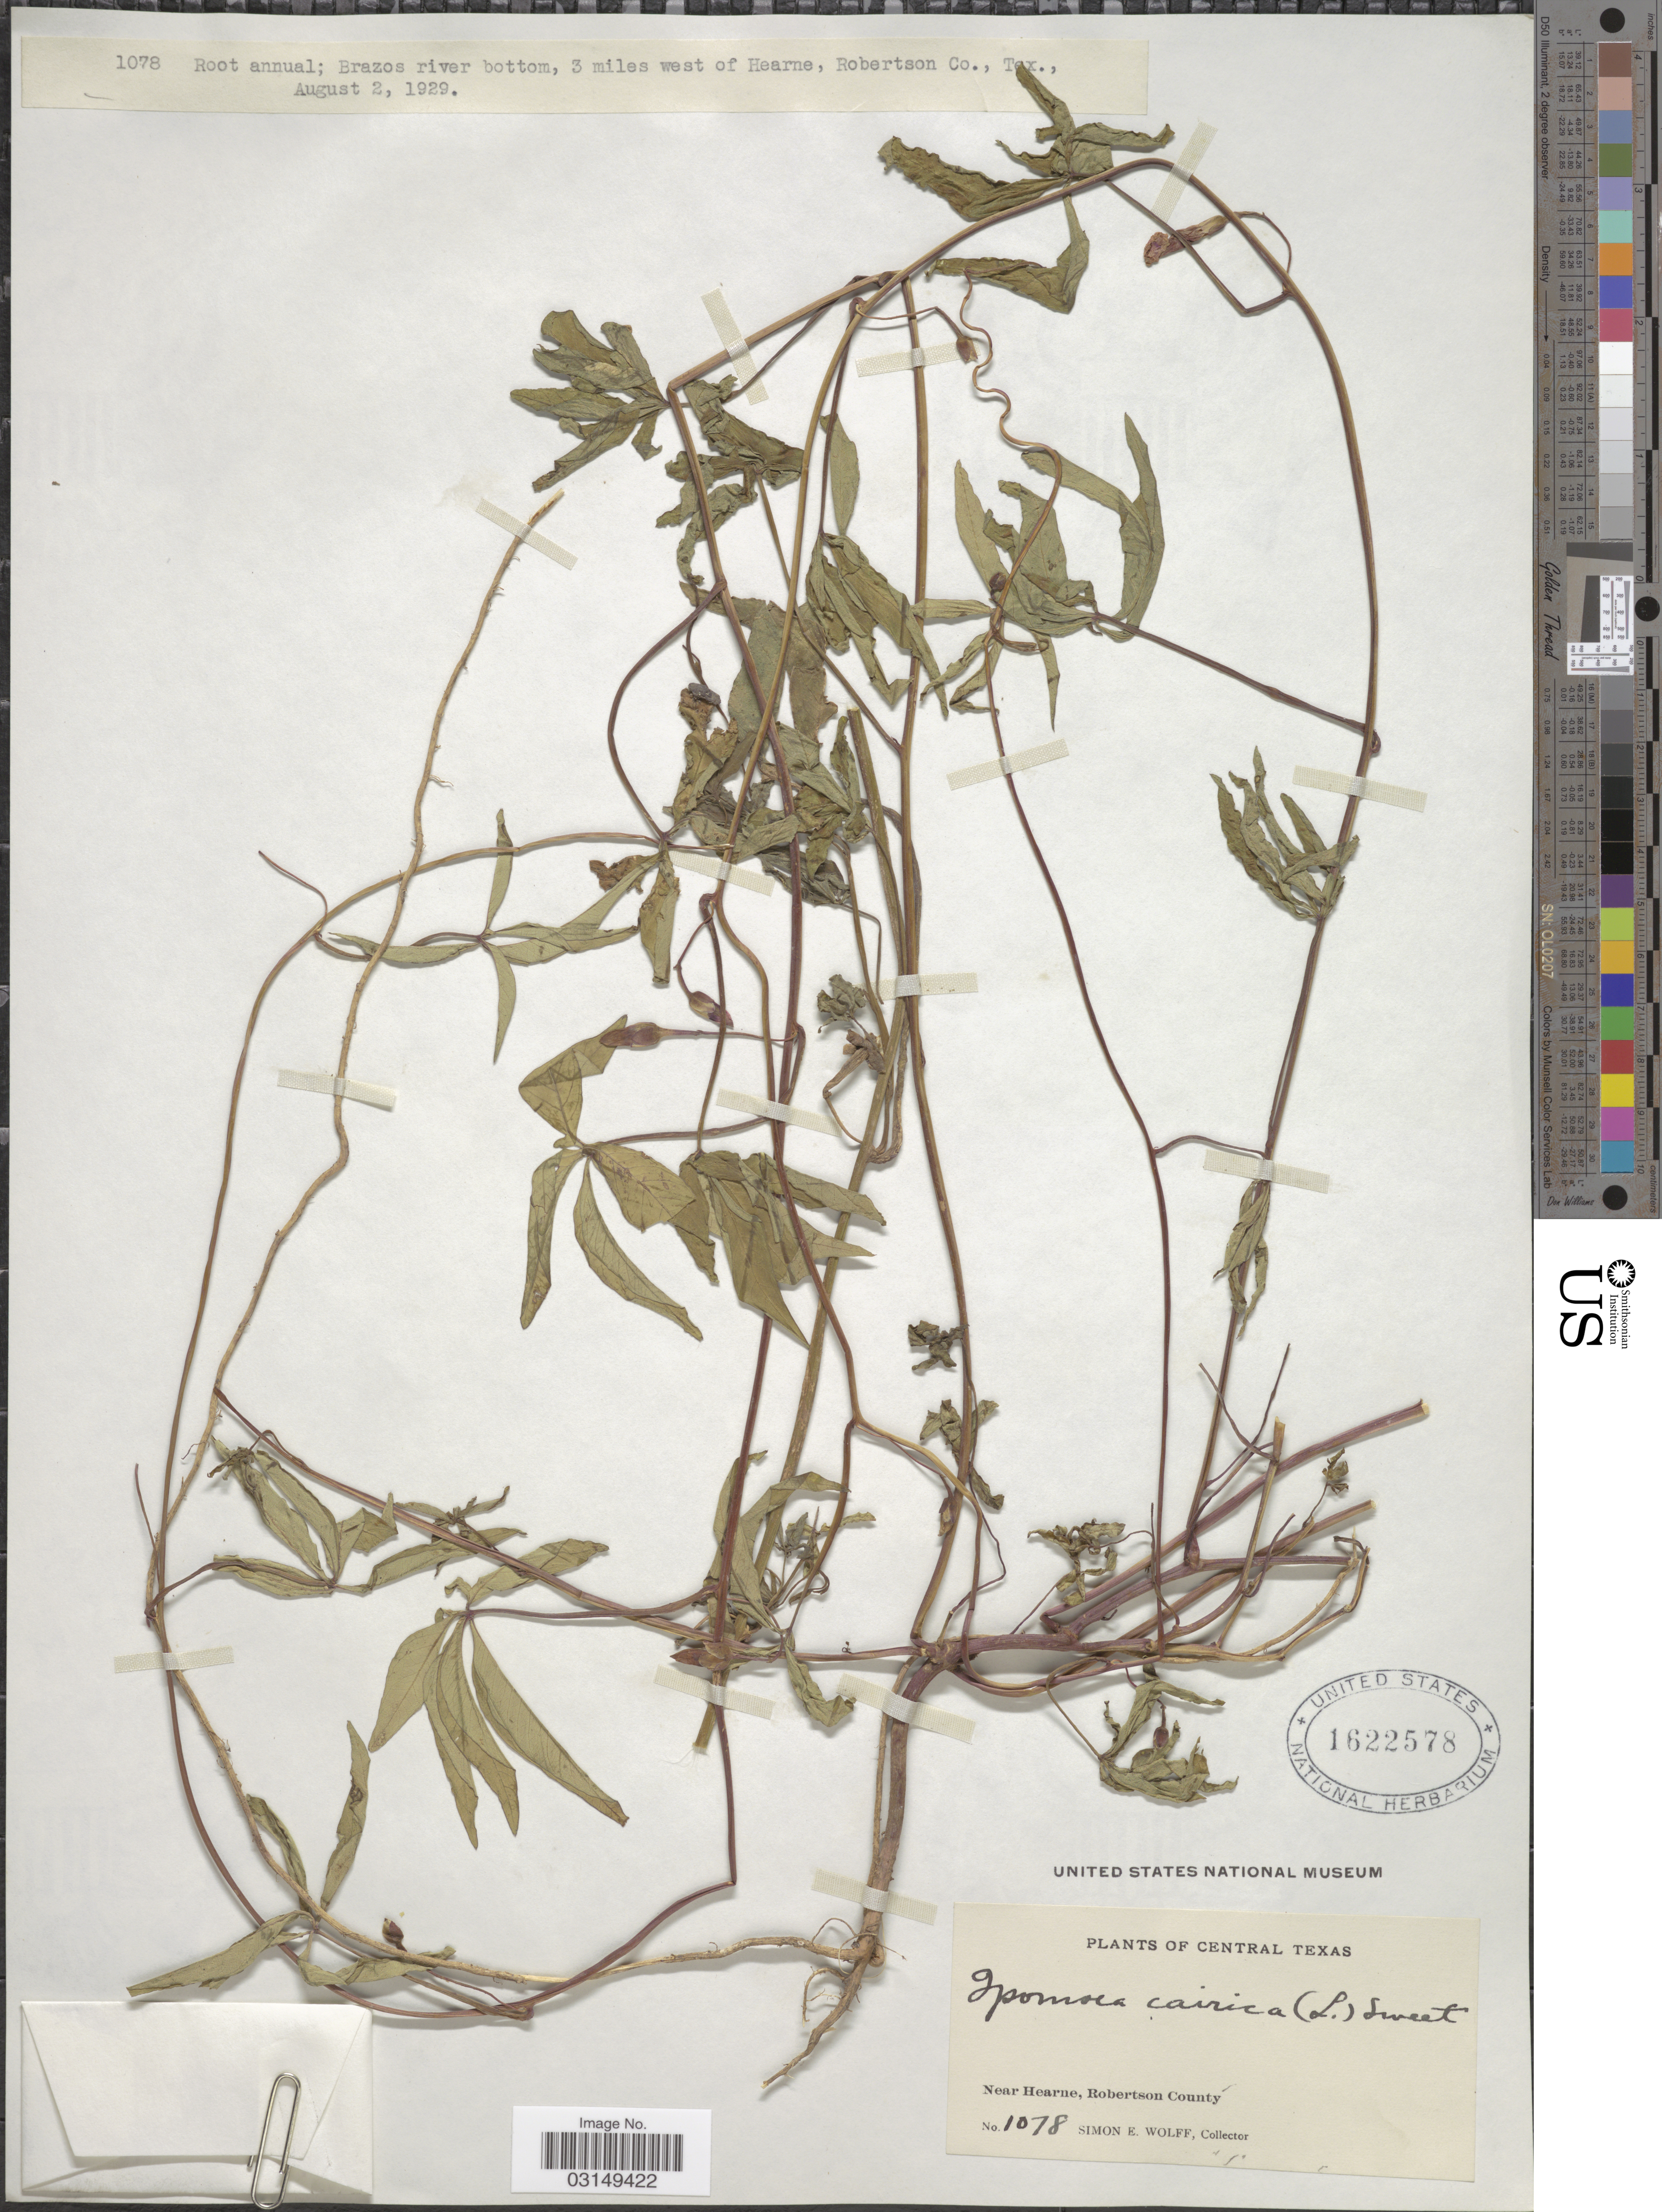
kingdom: Plantae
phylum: Tracheophyta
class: Magnoliopsida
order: Solanales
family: Convolvulaceae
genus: Ipomoea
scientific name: Ipomoea wrightii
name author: A. Gray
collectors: S. E. Wolff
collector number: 1078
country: United States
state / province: Texas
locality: Central Texas. Near Hearne, Robertson County.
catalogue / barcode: US 1622578